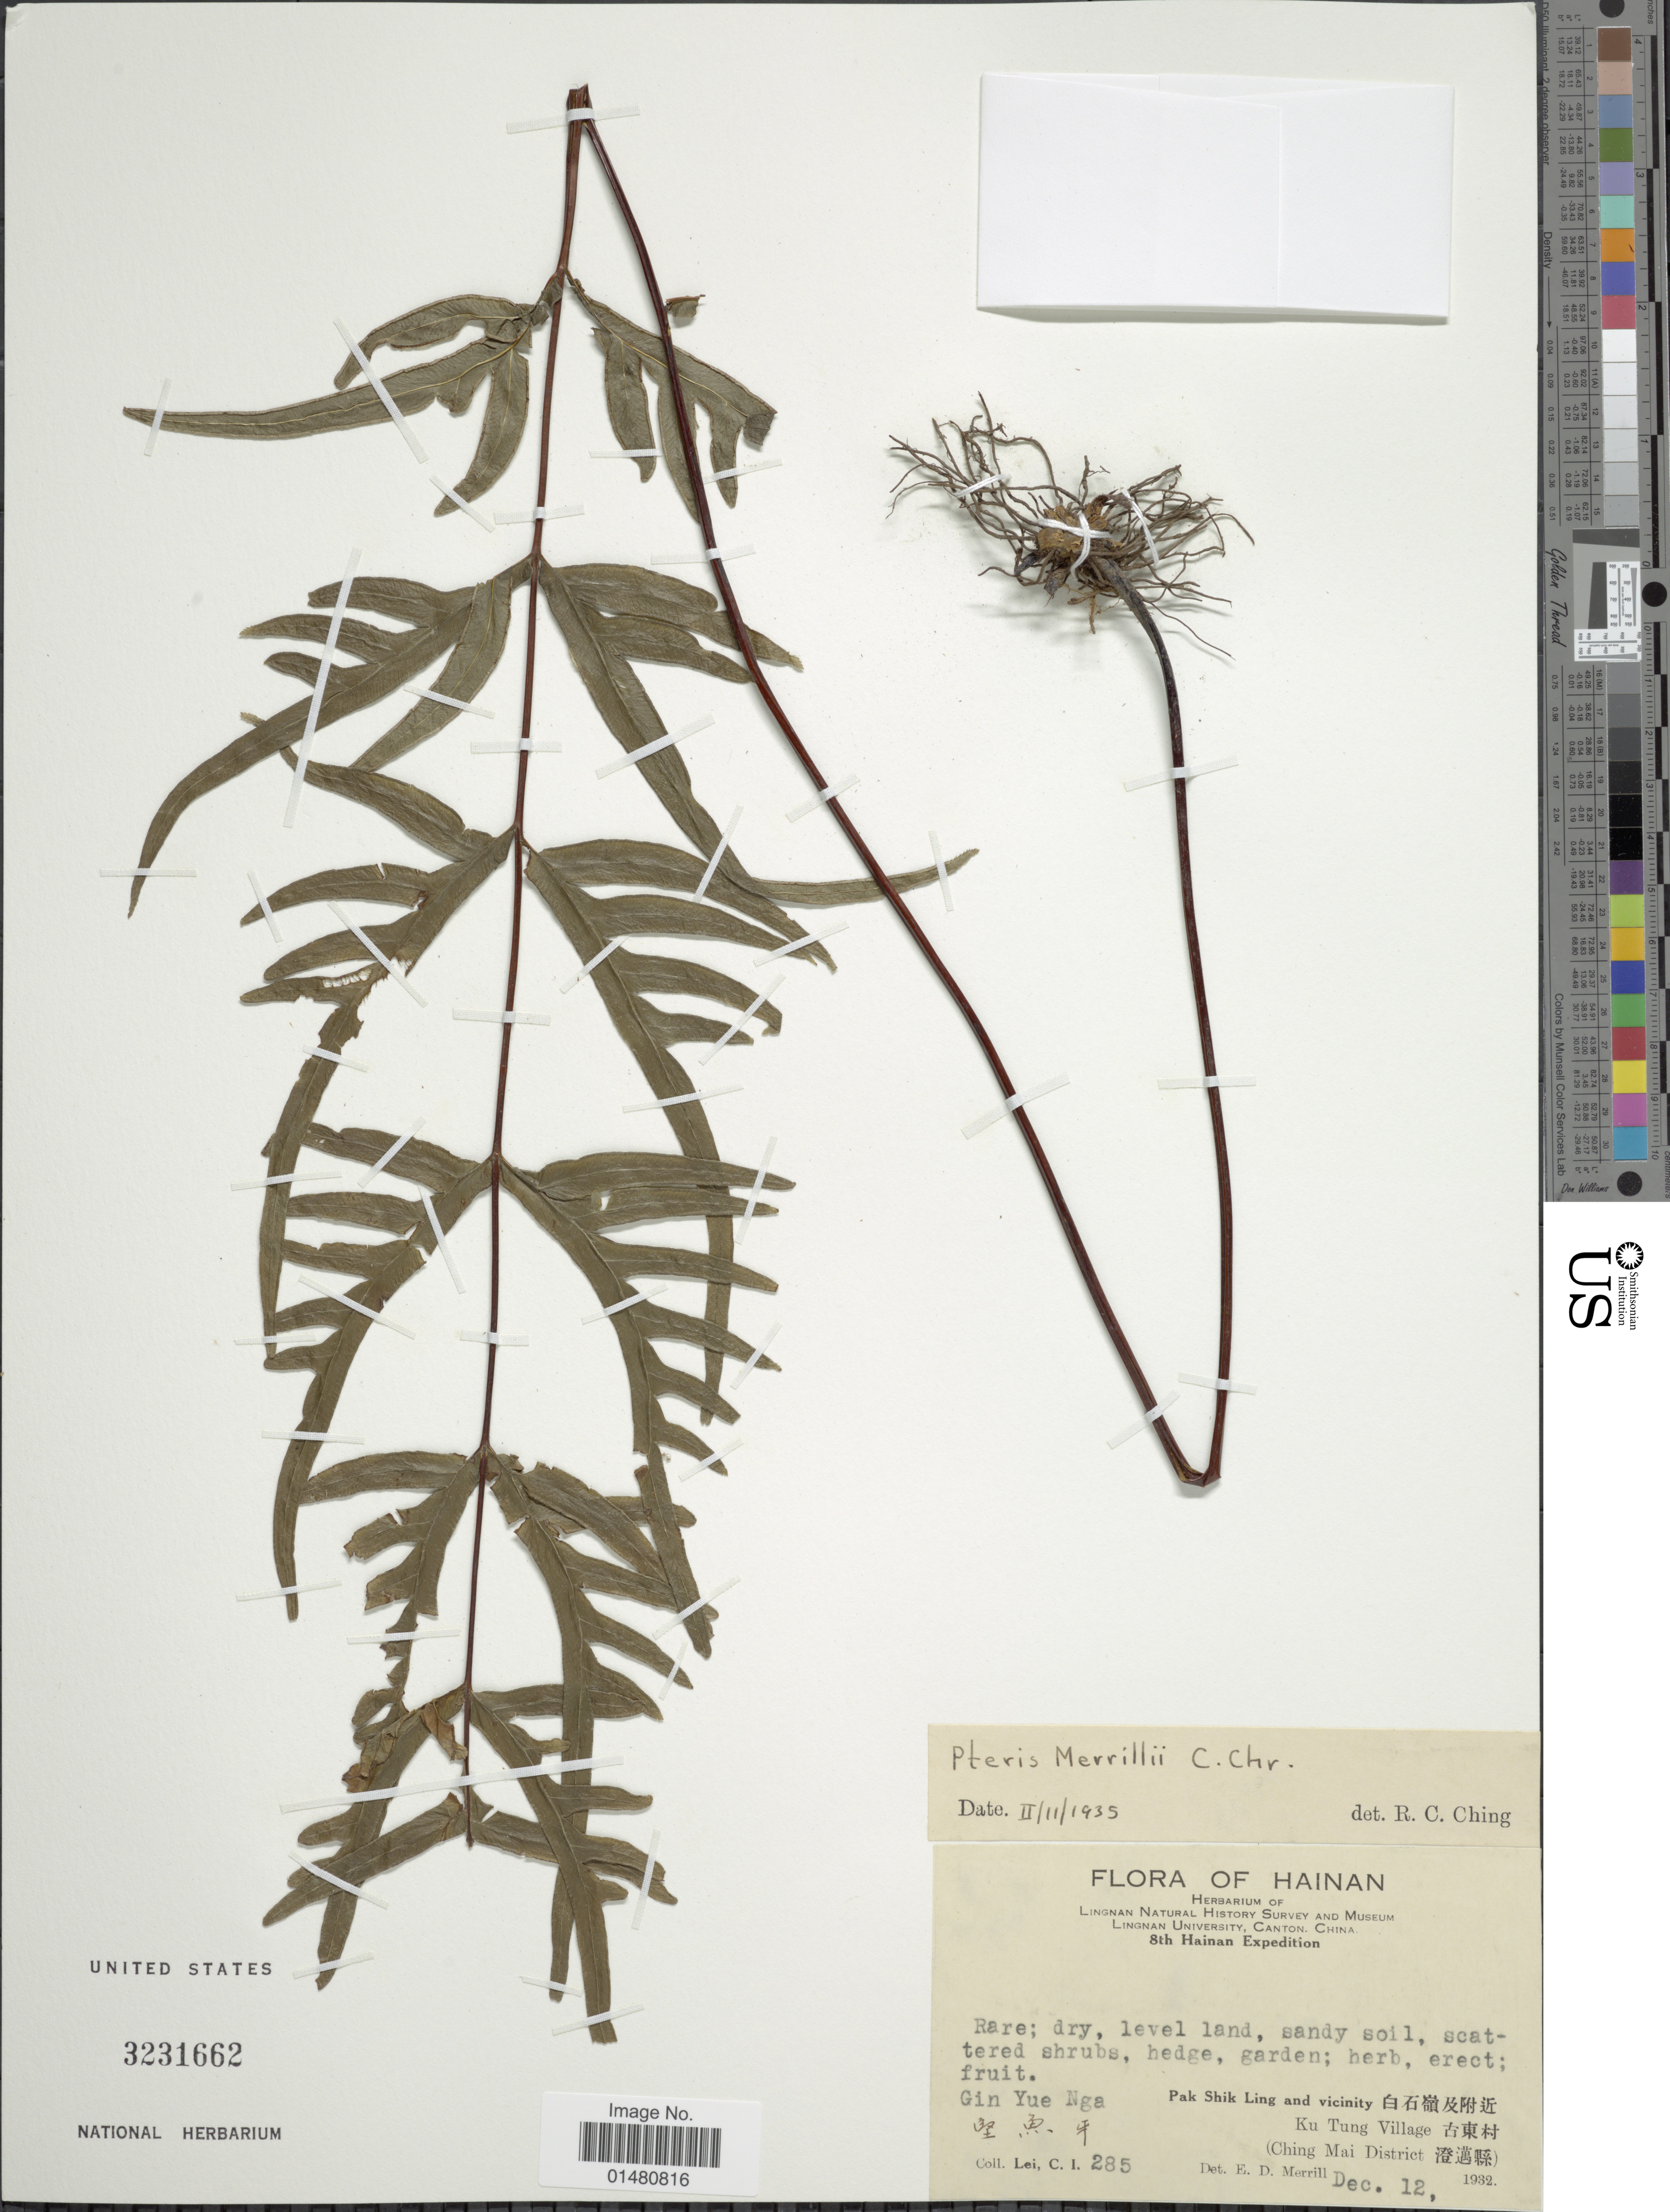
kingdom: Plantae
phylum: Tracheophyta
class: Polypodiopsida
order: Polypodiales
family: Pteridaceae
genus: Pteris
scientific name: Pteris merrillii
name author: C. Chr. ex Ching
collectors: C. I. Lei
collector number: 285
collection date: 1932-12-12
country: China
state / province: Hainan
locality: Gin Yue Nga, Pak Shik Ling and vicinity X, Ku Tung Village X, (Ching Mai District X)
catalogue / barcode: US 3231662